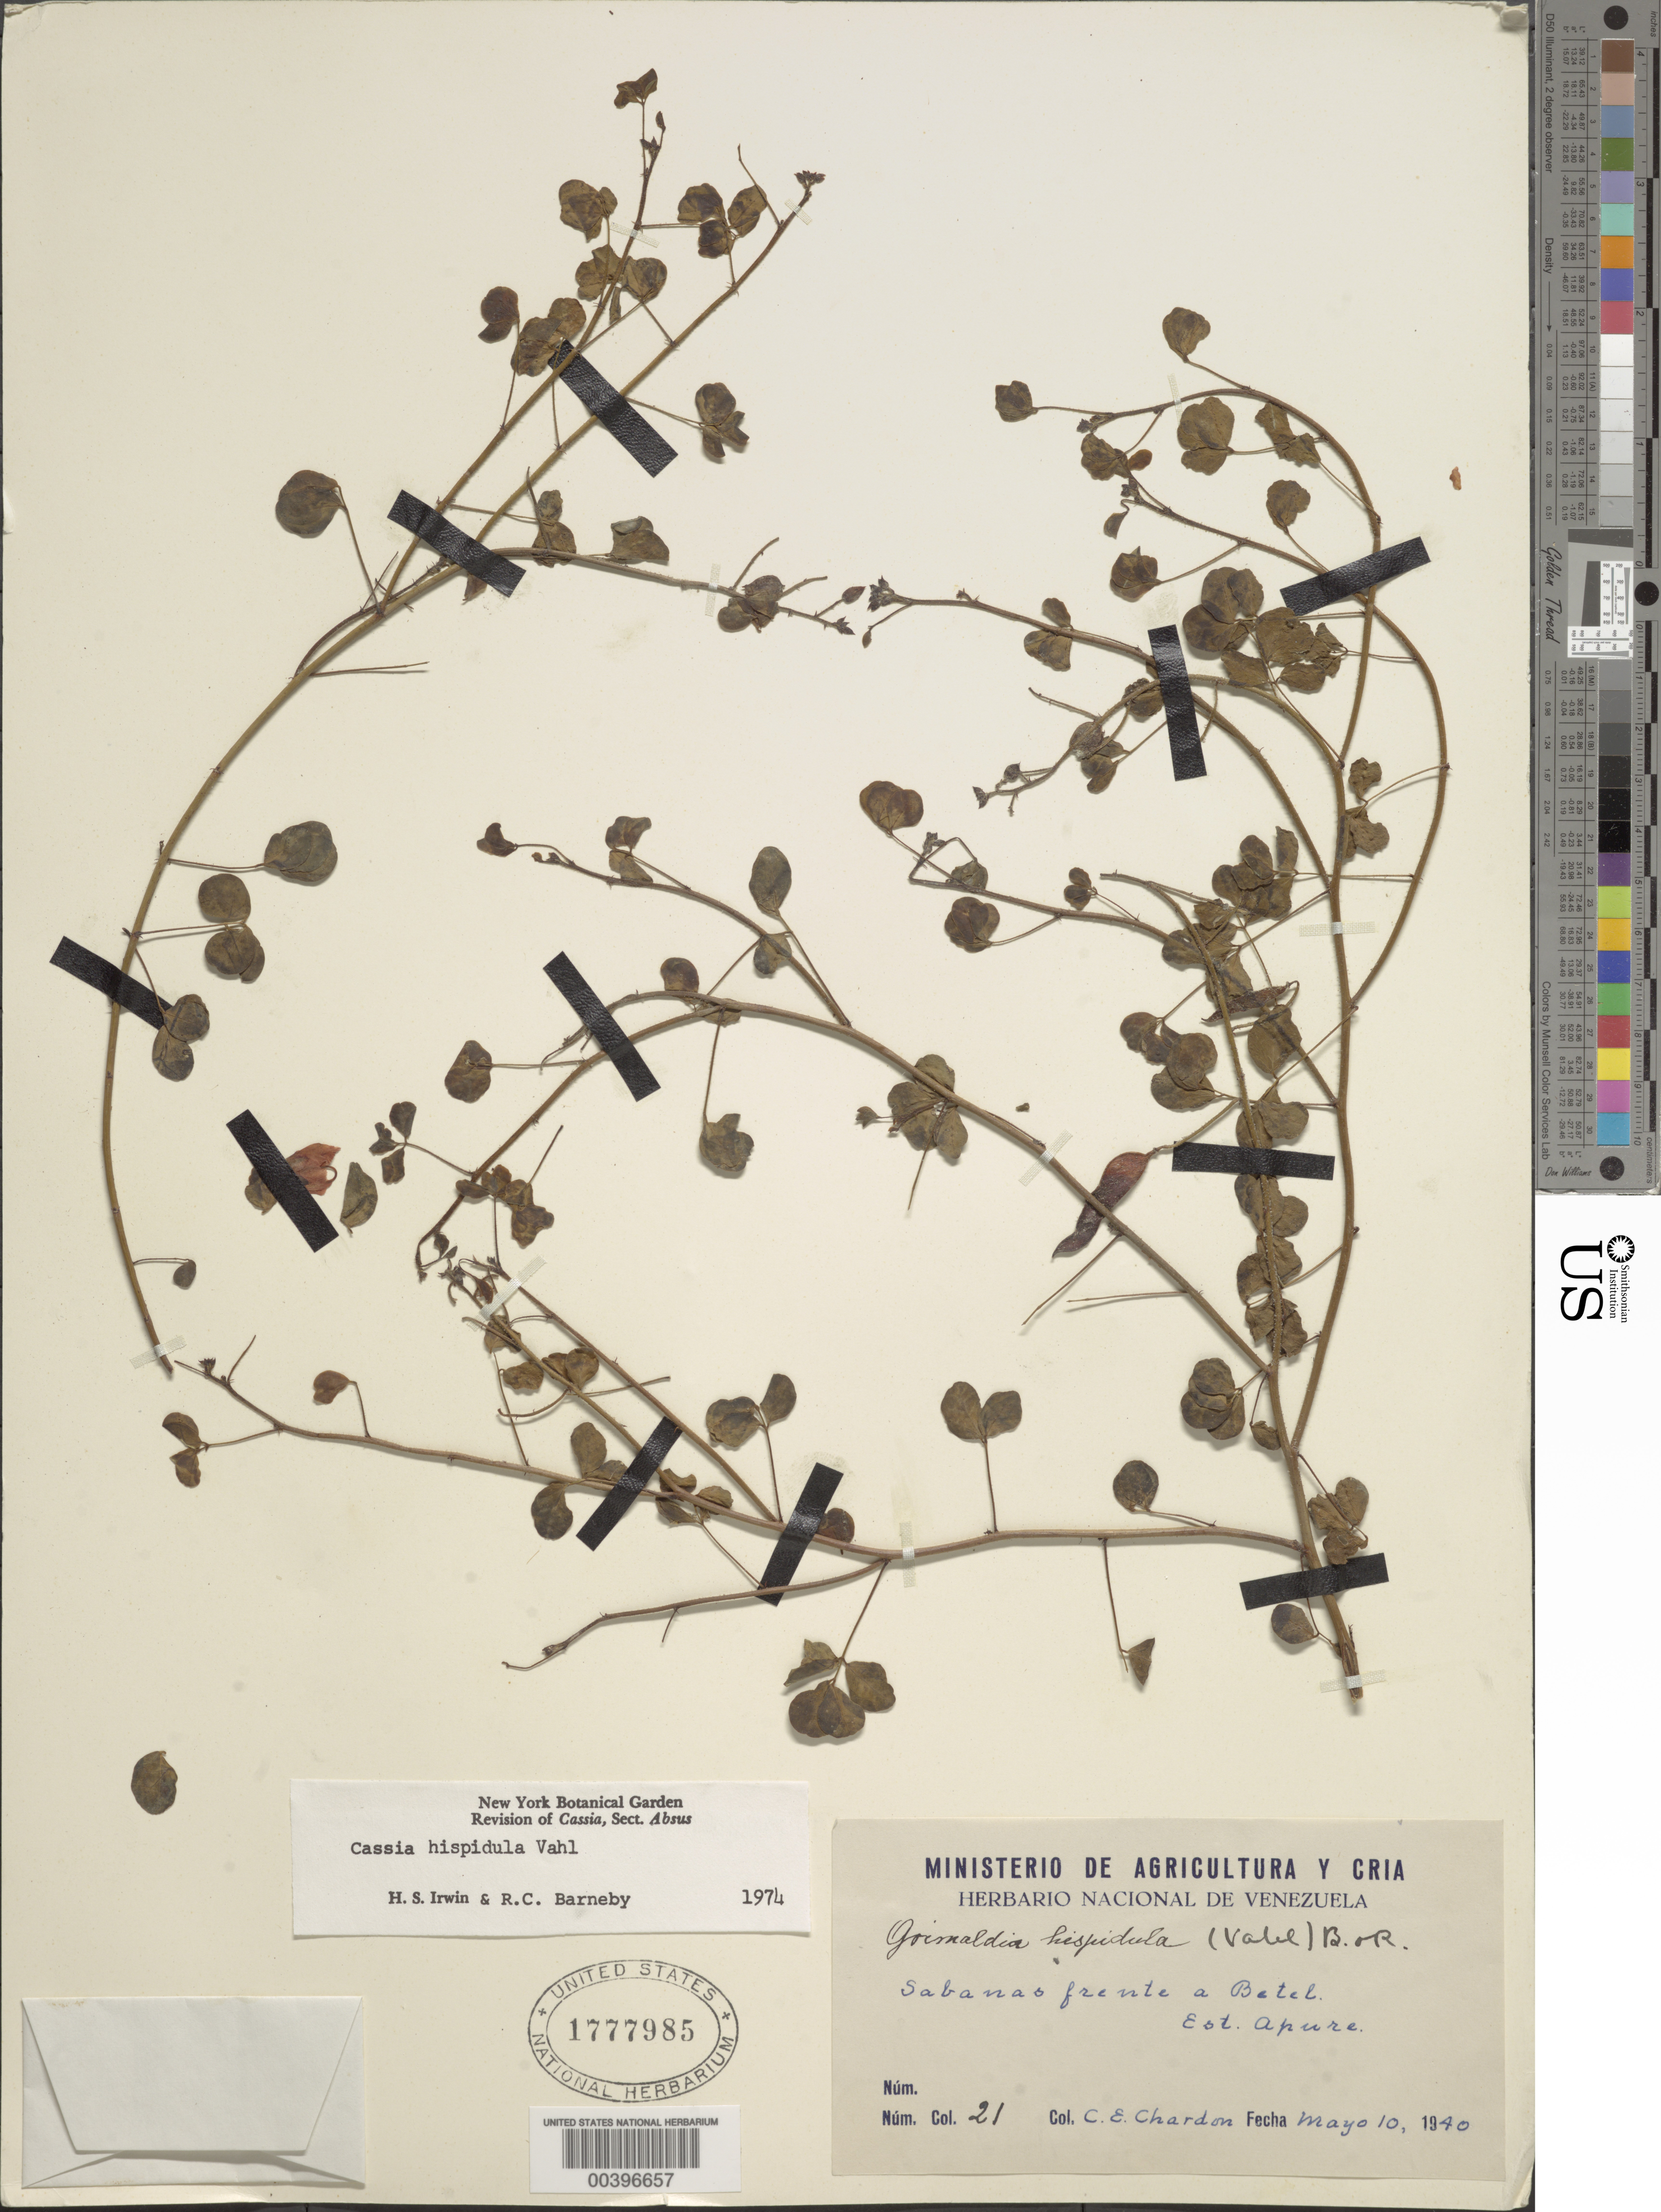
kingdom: Plantae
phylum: Tracheophyta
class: Magnoliopsida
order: Fabales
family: Fabaceae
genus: Chamaecrista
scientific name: Chamaecrista hispidula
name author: (Vahl) H.S. Irwin & Barneby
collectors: C. E. Chardón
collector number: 21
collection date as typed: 10 May 1940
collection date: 1940-05-10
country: Venezuela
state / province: Apure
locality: Sabanas frente a betel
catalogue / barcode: US 1777985